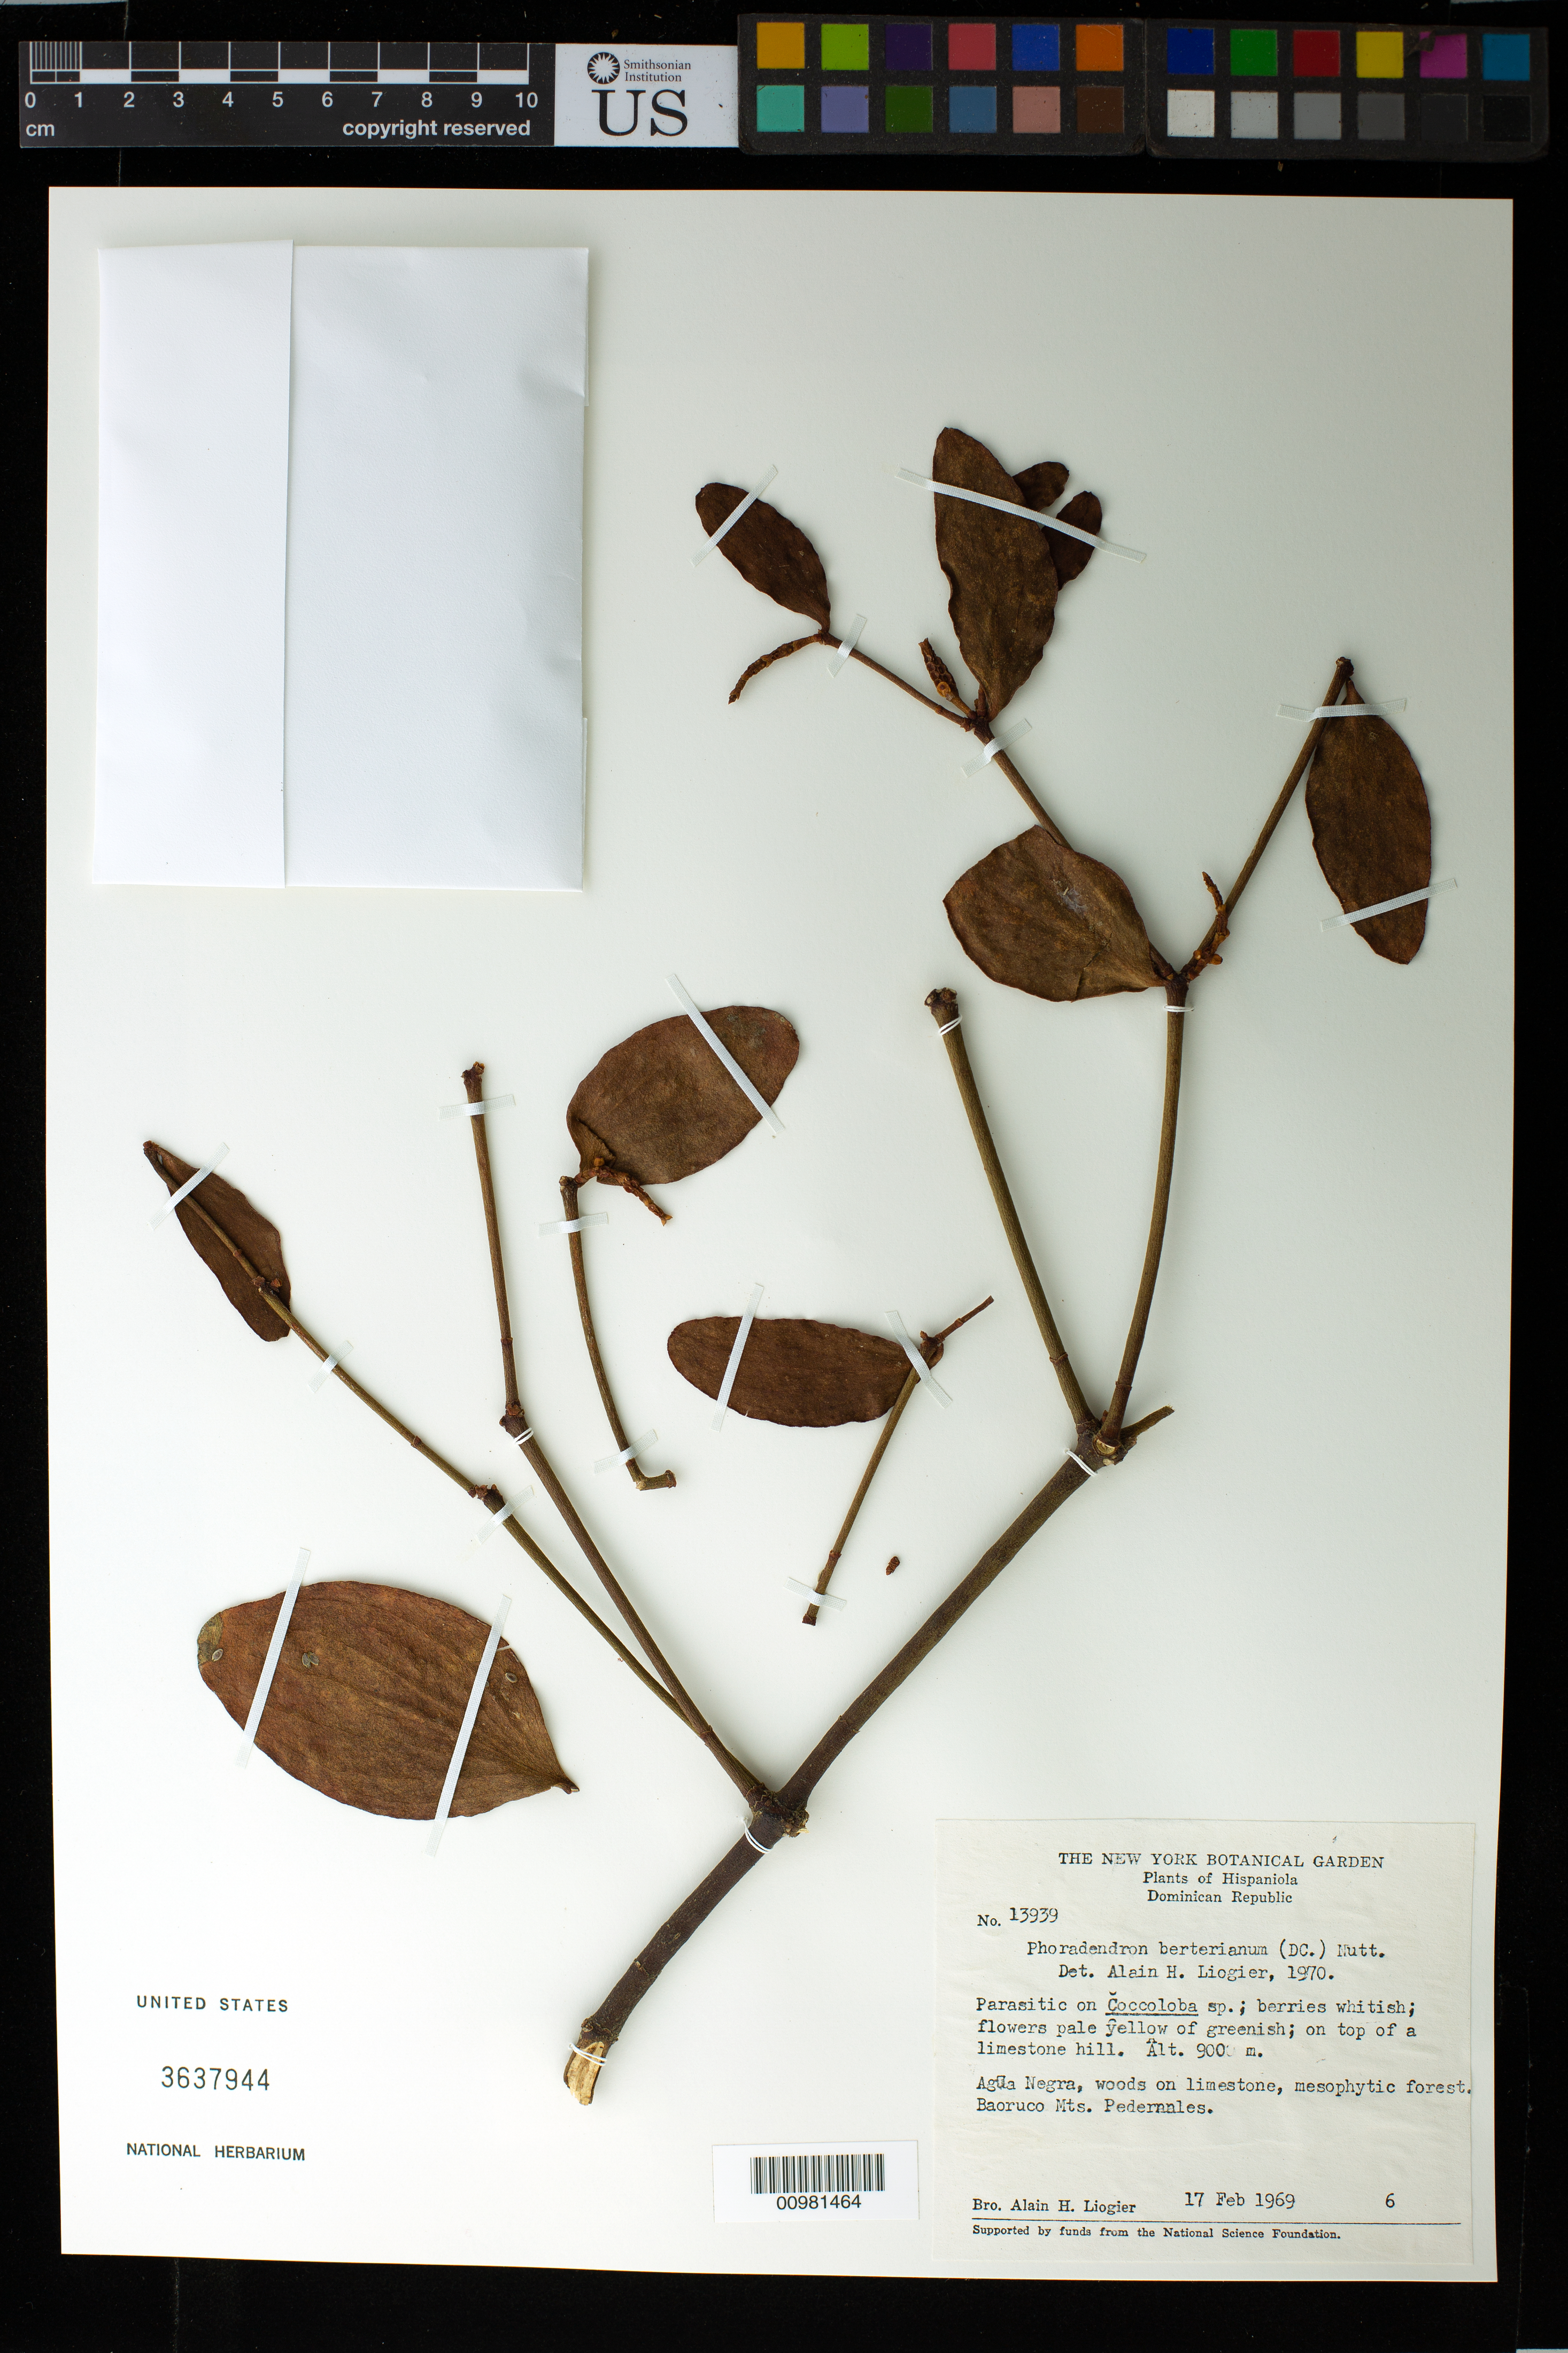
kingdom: Plantae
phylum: Tracheophyta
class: Magnoliopsida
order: Santalales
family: Viscaceae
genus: Phoradendron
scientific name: Phoradendron berteroanum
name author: (DC.) Nutt.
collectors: A. H. Liogier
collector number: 13939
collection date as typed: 17 Feb 1969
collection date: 1969-02-17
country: Dominican Republic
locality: Agua Negra, Baoruco Mts., Pedernales.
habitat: Woods on limestone, mesophytic forest, on top of a limestone hill.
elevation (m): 900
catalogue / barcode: US 3637944